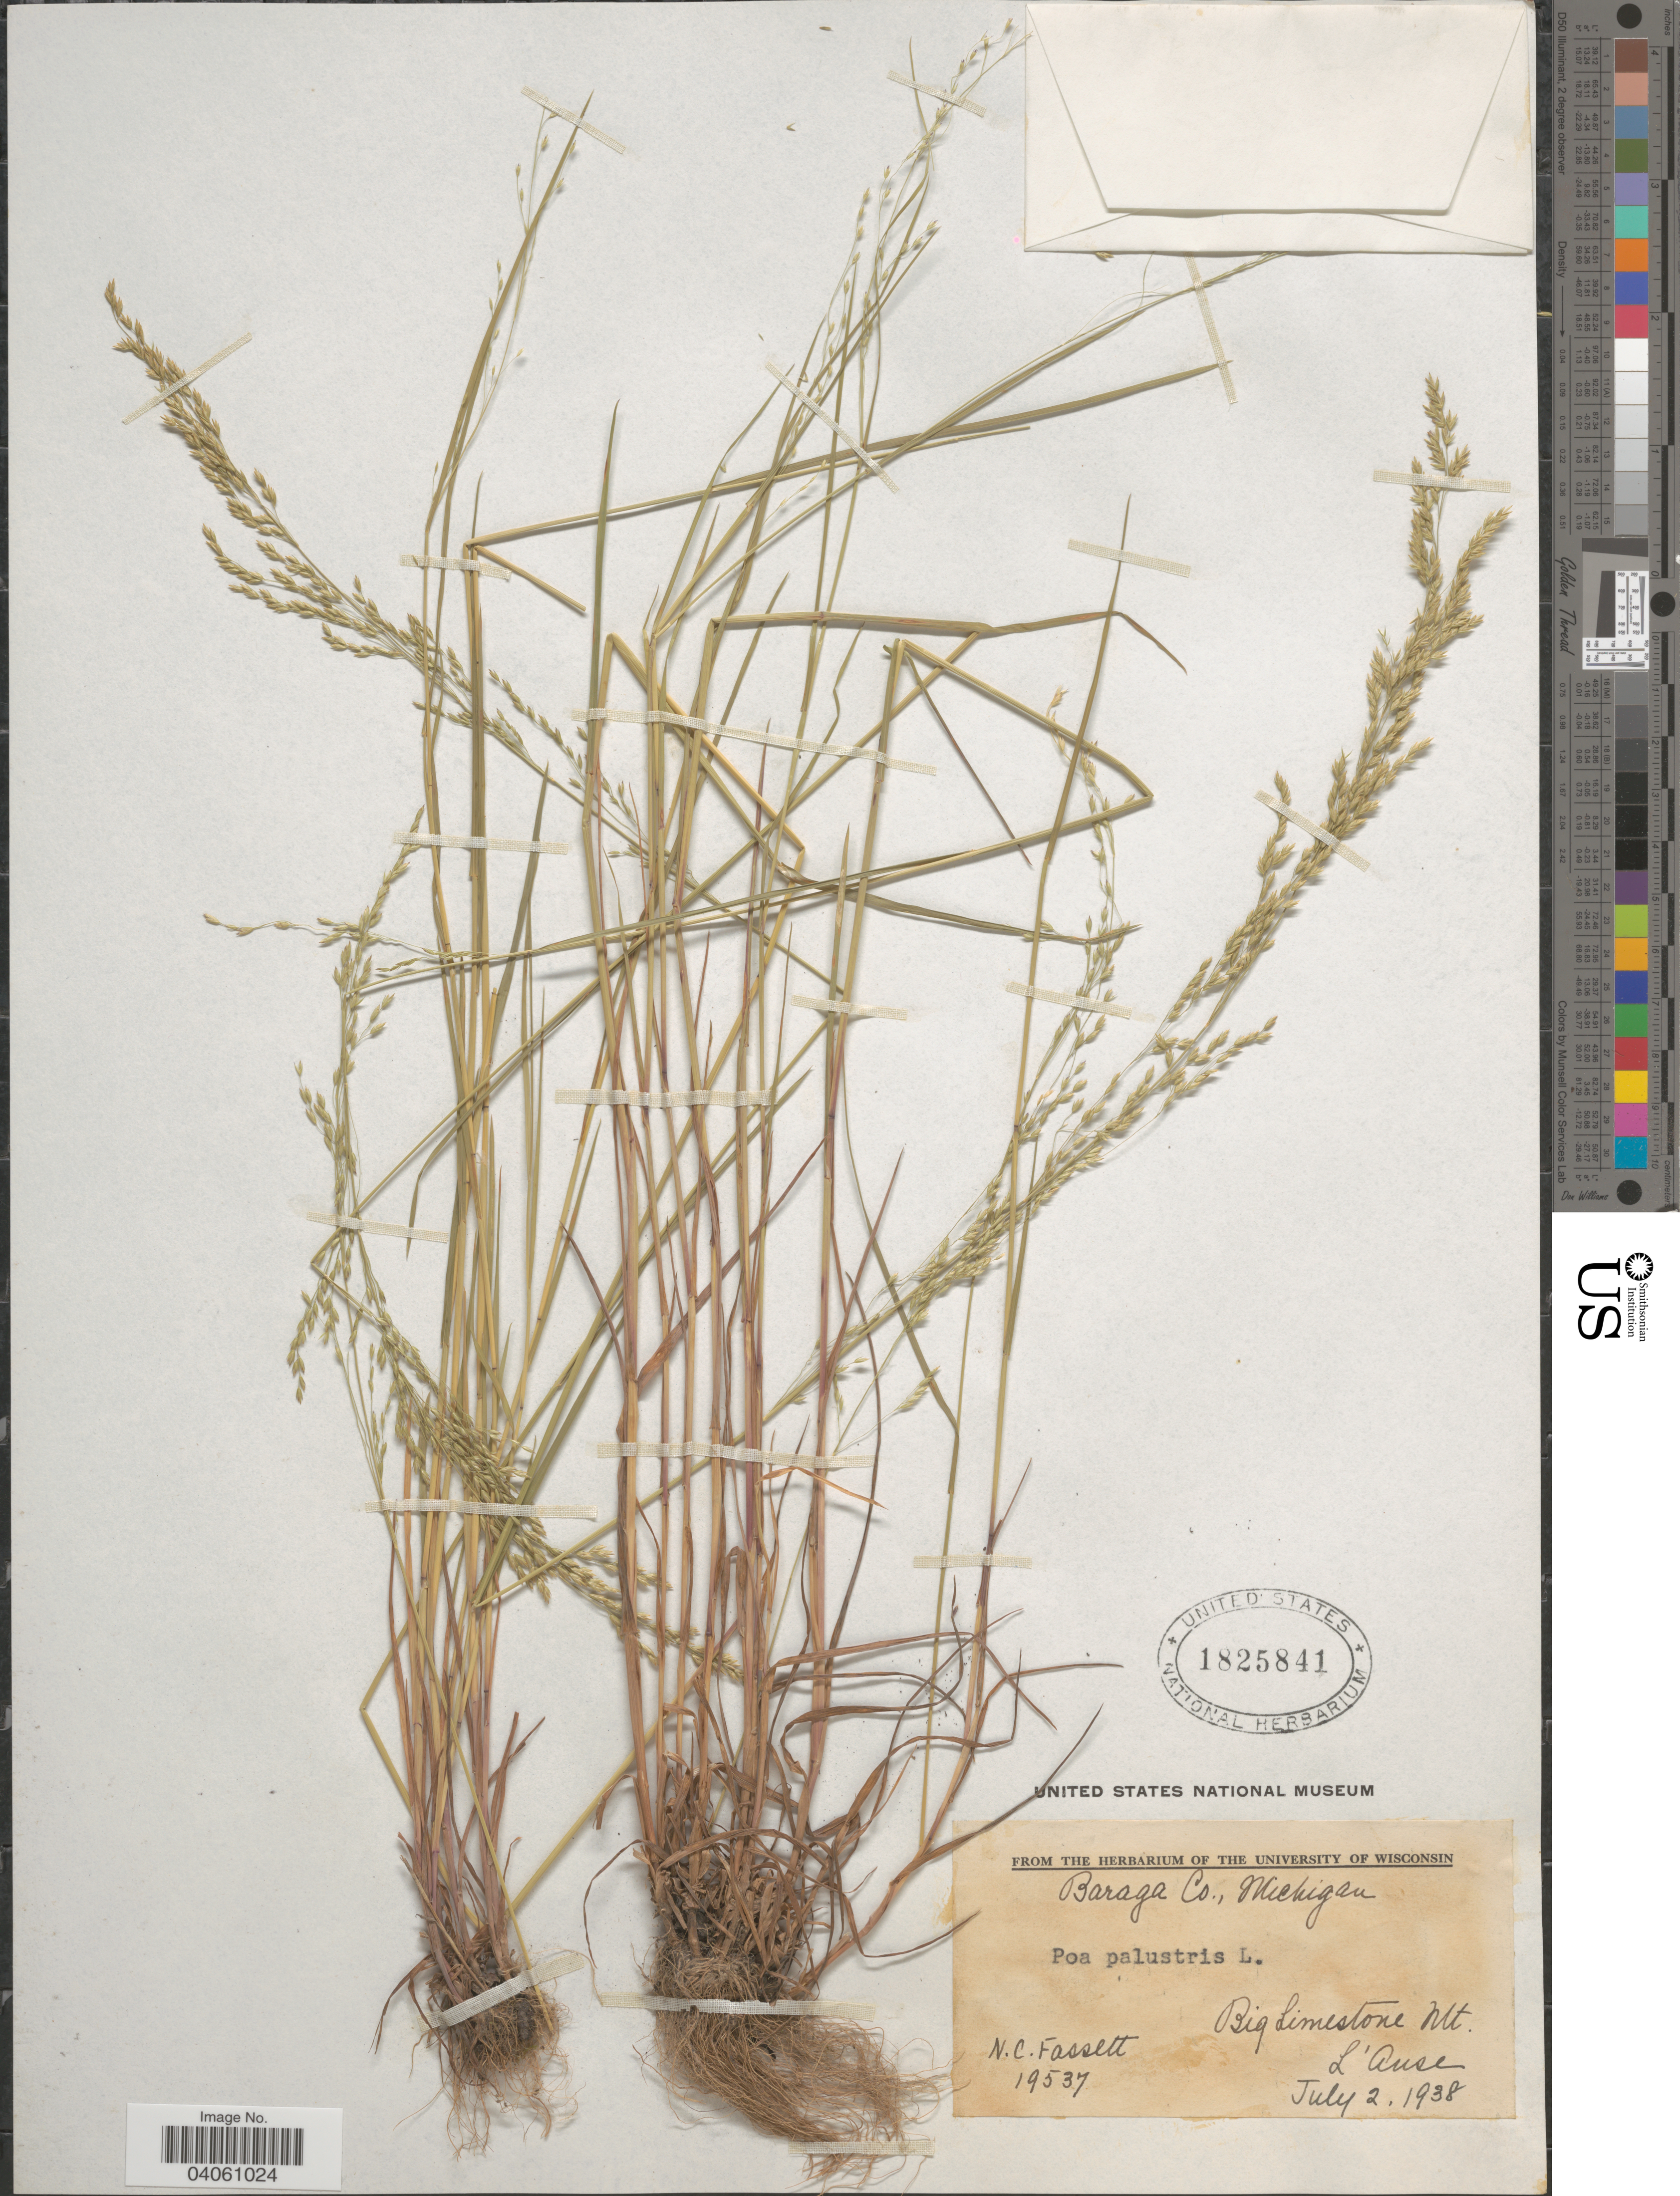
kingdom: Plantae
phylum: Tracheophyta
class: Liliopsida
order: Poales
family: Poaceae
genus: Poa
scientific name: Poa palustris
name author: L.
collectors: N. C. Fassett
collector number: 19537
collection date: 1938-07-02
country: United States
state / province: Michigan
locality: Baraga Co. Big Limestone Mt. L' Ause.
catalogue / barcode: US 1825841